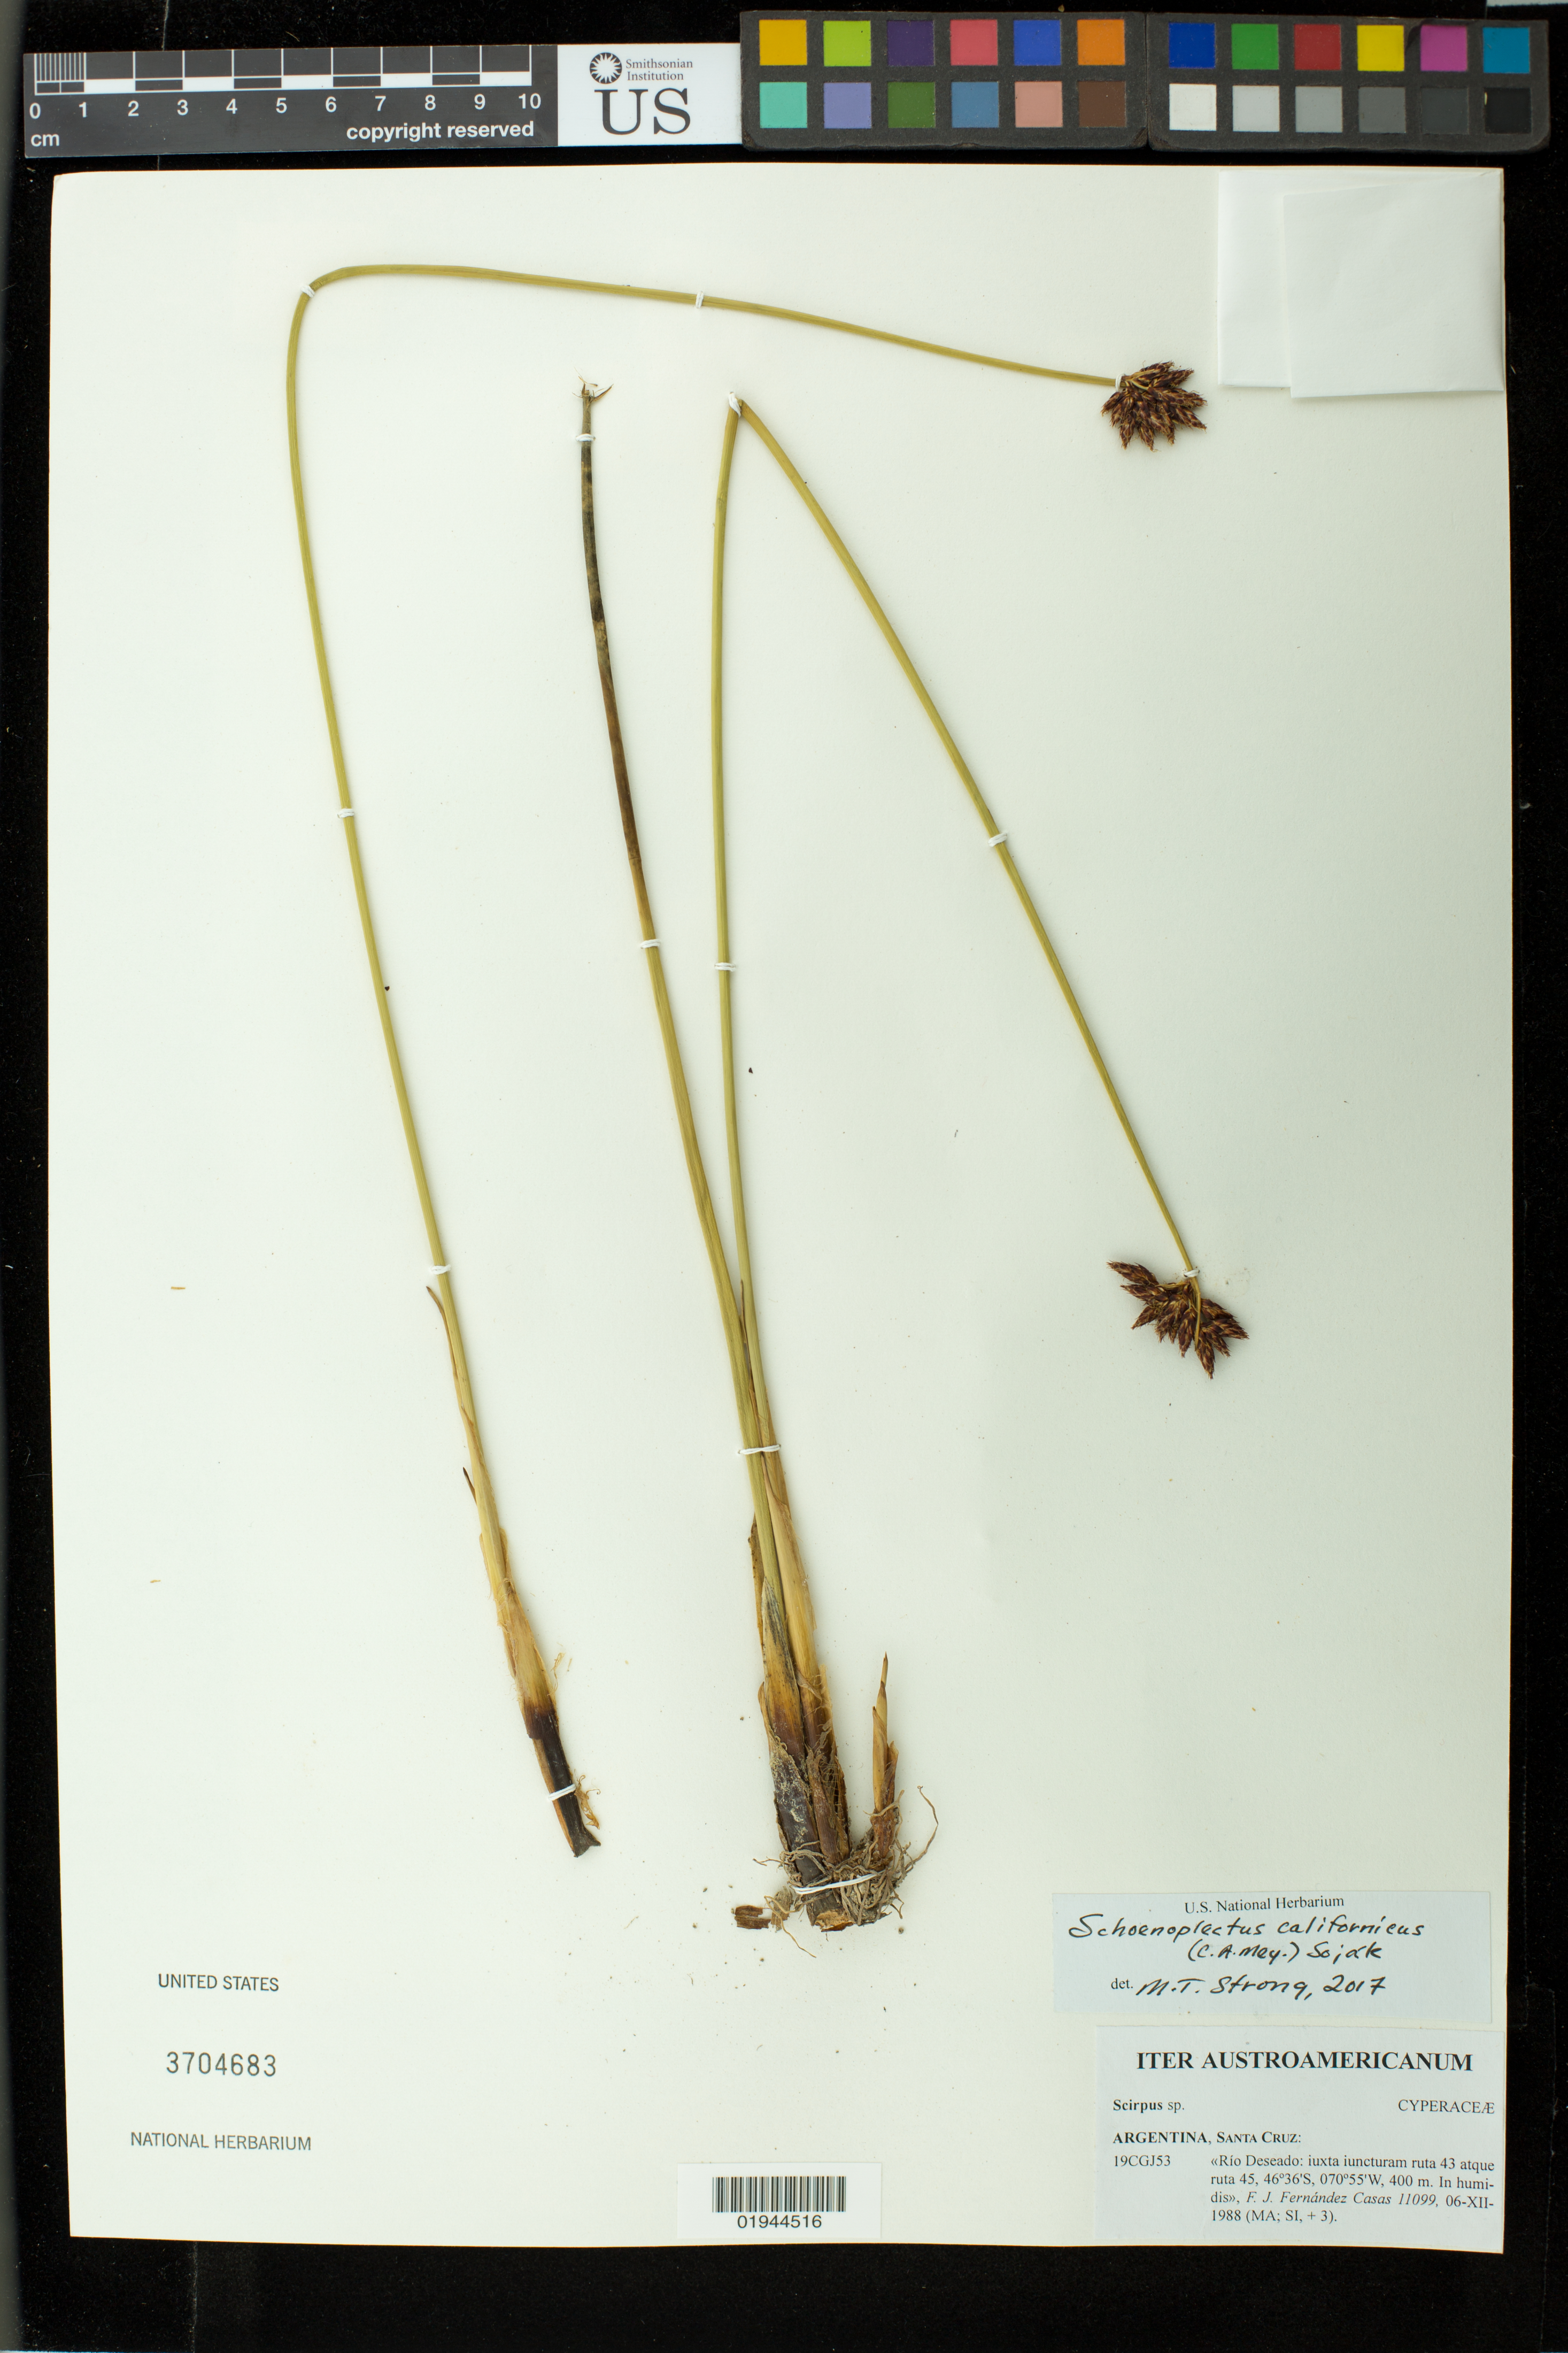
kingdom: Plantae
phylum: Tracheophyta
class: Liliopsida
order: Poales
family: Cyperaceae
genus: Schoenoplectus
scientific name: Schoenoplectus californicus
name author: (C.A. Mey.) Soják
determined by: Strong, M. T., (US), Smithsonian Institution - National Museum of Natural History (UNITED STATES)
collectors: F. J. Fernández Casas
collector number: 11099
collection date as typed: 06-XII-1988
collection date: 1988-12-06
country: Argentina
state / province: Santa Cruz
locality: Rio Deseado: iuxta iuncturam ruta 43 atque ruta 45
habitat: in humidis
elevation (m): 400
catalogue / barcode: US 3704683